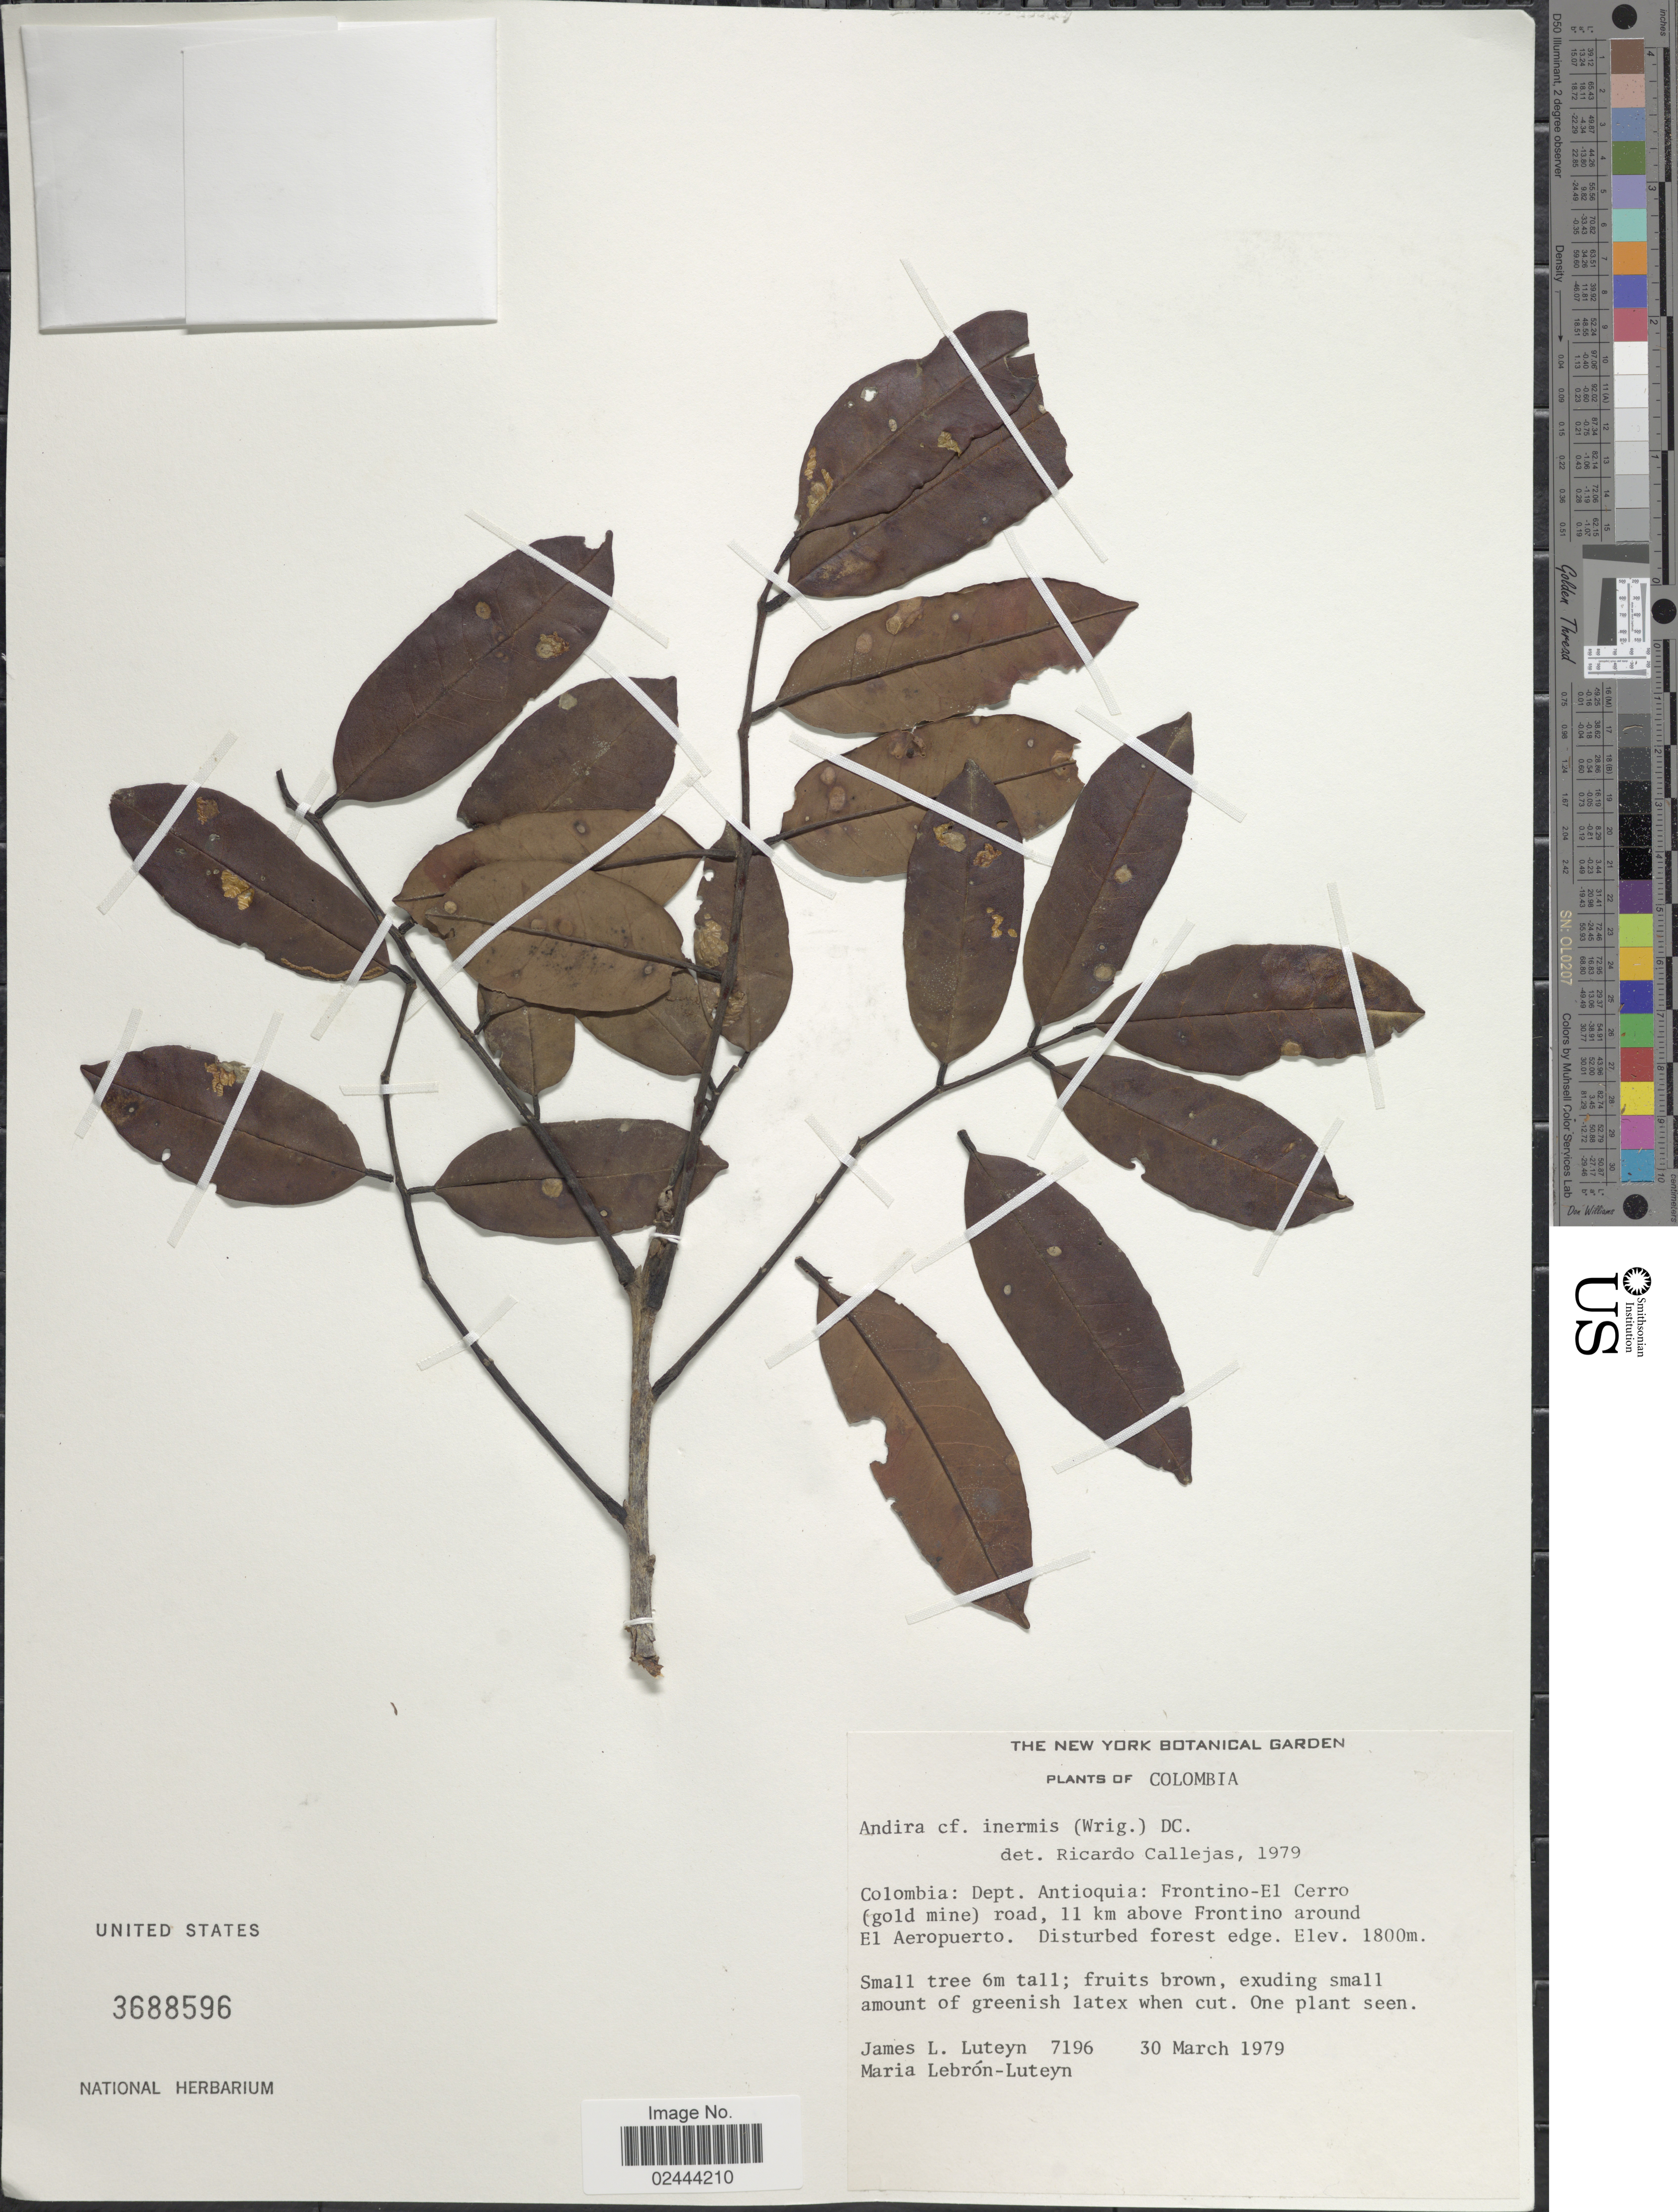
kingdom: Plantae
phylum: Tracheophyta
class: Magnoliopsida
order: Fabales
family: Fabaceae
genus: Andira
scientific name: Andira inermis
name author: (W. Wright) Kunth ex DC.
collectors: J. L. Luteyn & M. L. Lebrón-Luteyn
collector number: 7196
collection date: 1979-03-30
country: Colombia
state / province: Antioquia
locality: Frontino-El Cerro (gold mine) road, 11 km above Frontino around El Aeropuerto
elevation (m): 1800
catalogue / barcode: US 3688596